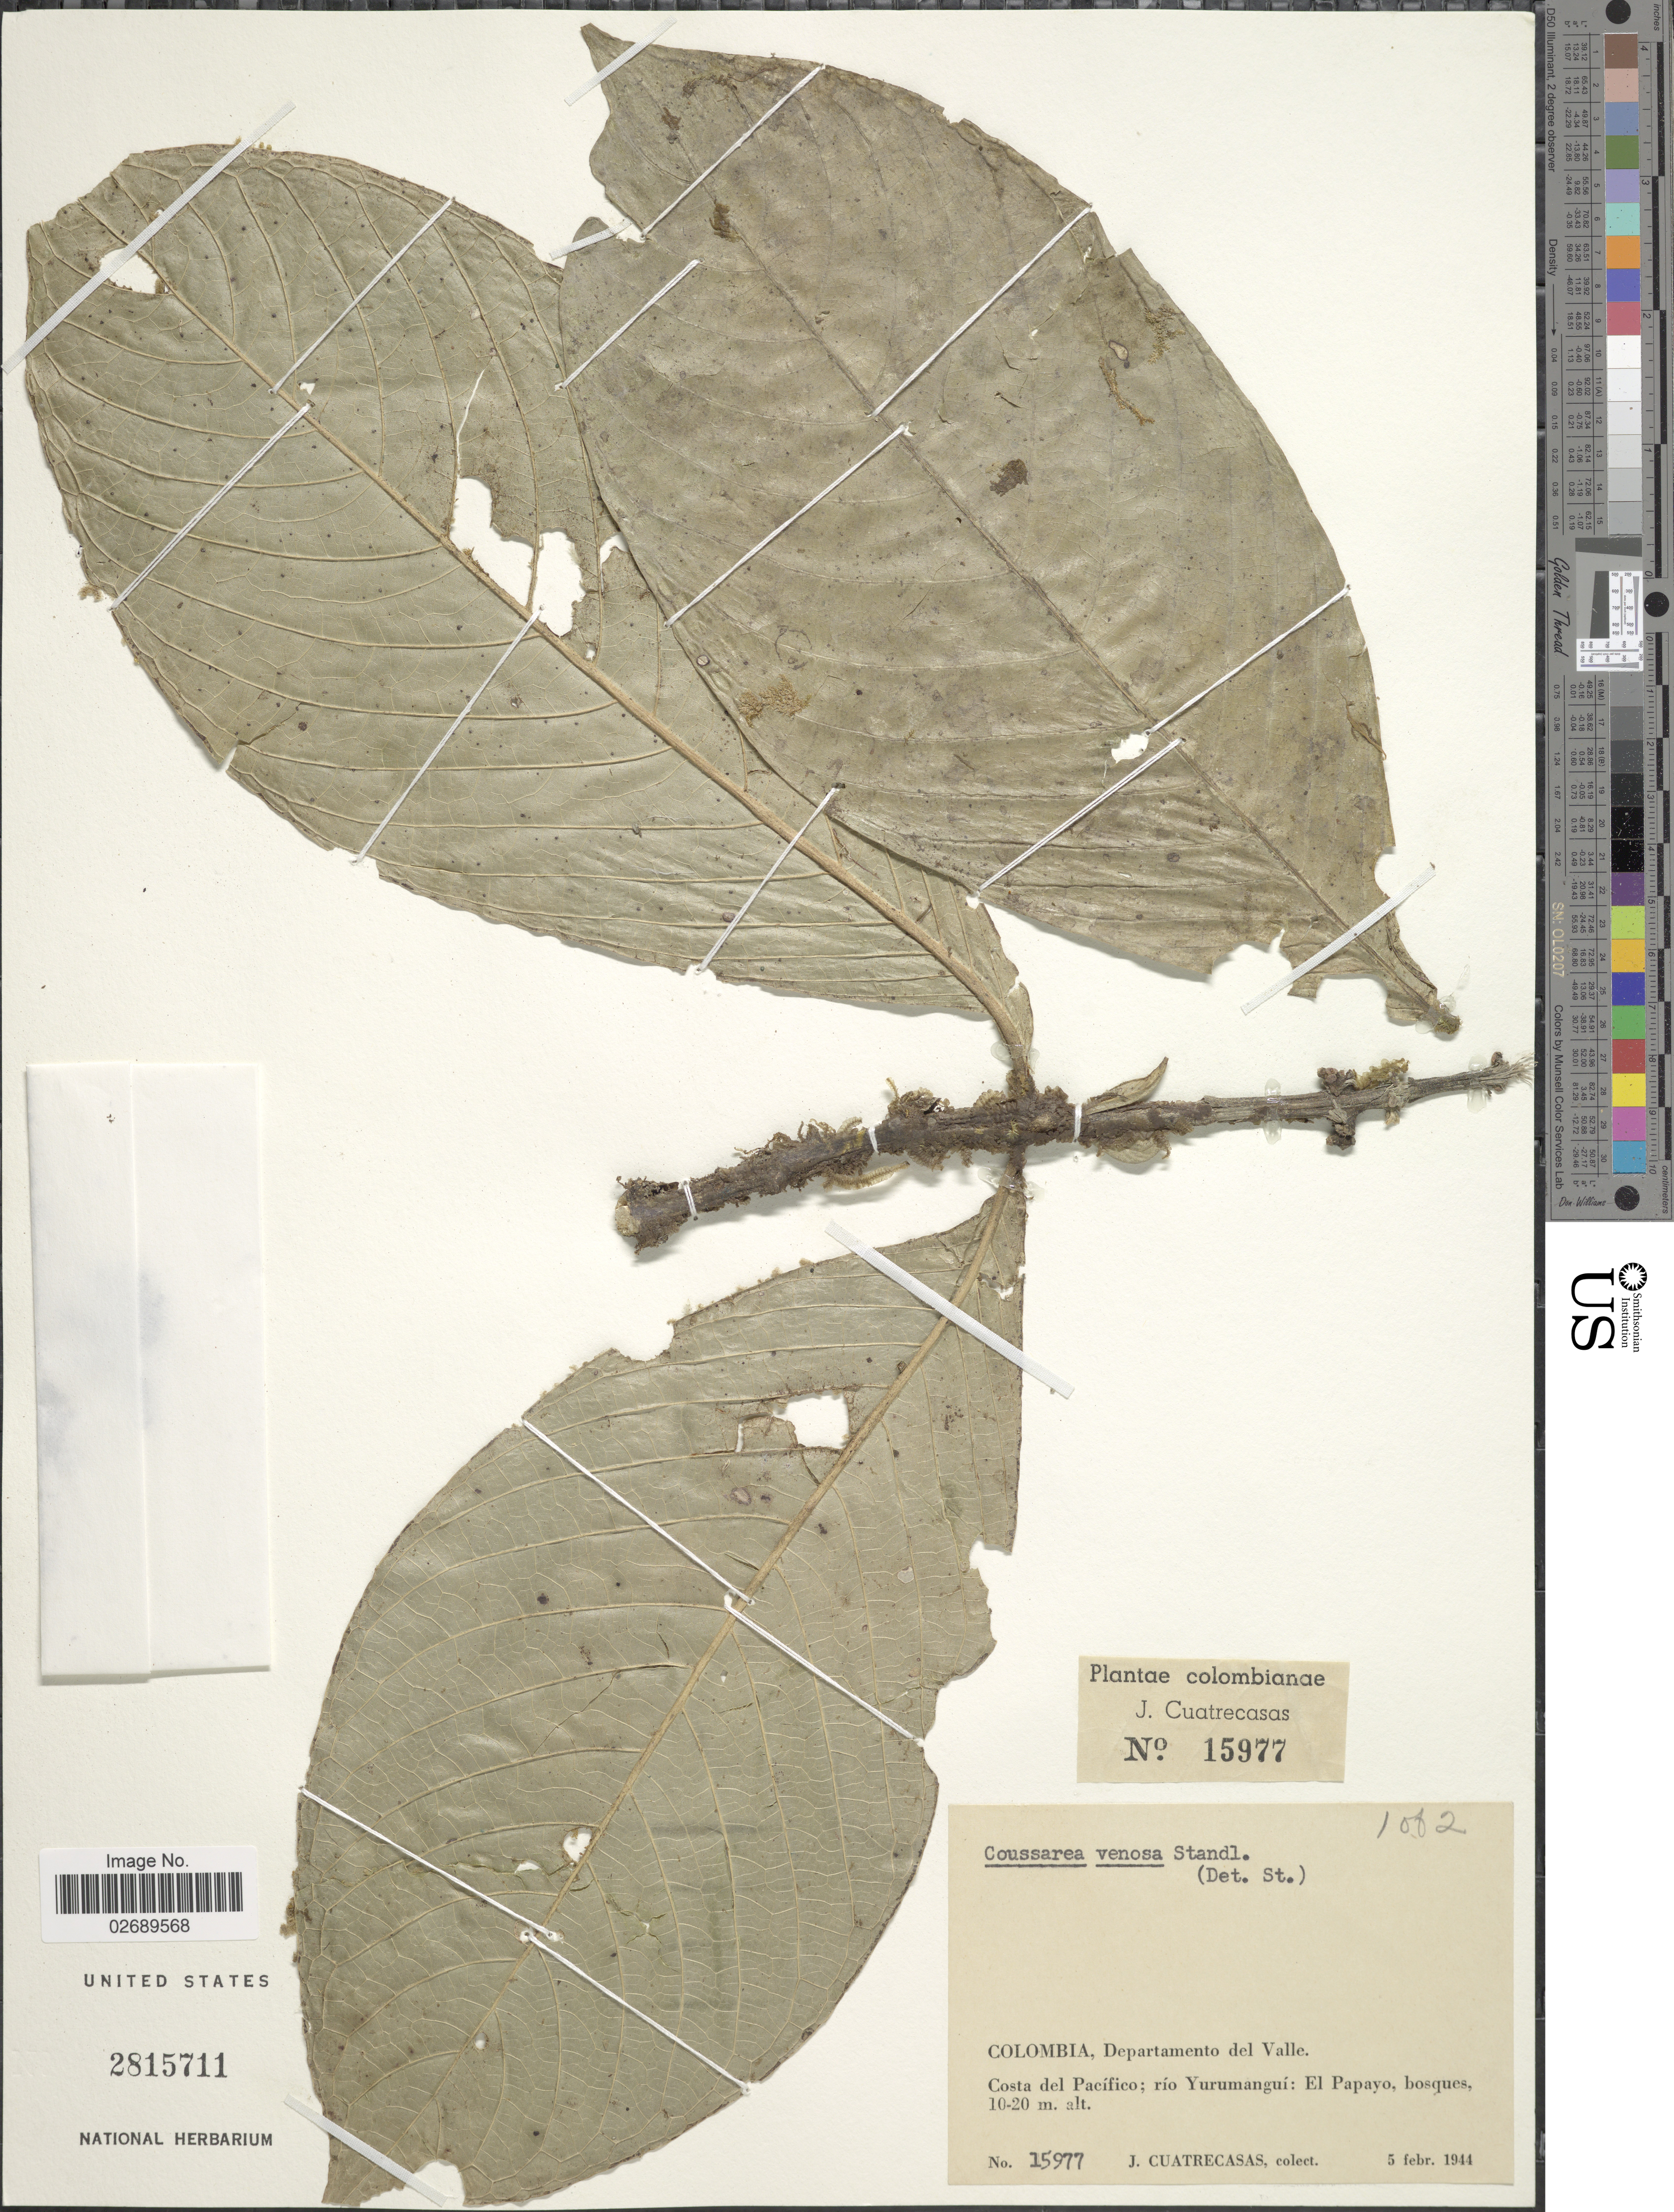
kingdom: Plantae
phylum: Tracheophyta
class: Magnoliopsida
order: Gentianales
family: Rubiaceae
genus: Coussarea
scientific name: Coussarea venosa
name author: Standl.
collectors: J. Cuatrecasas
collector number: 15977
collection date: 1944-02-05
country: Colombia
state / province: Valle del Cauca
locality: Departamento del Valle. Costa del Pacifico; rio Yurumangui; El Papayo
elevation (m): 10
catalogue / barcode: US 2815711